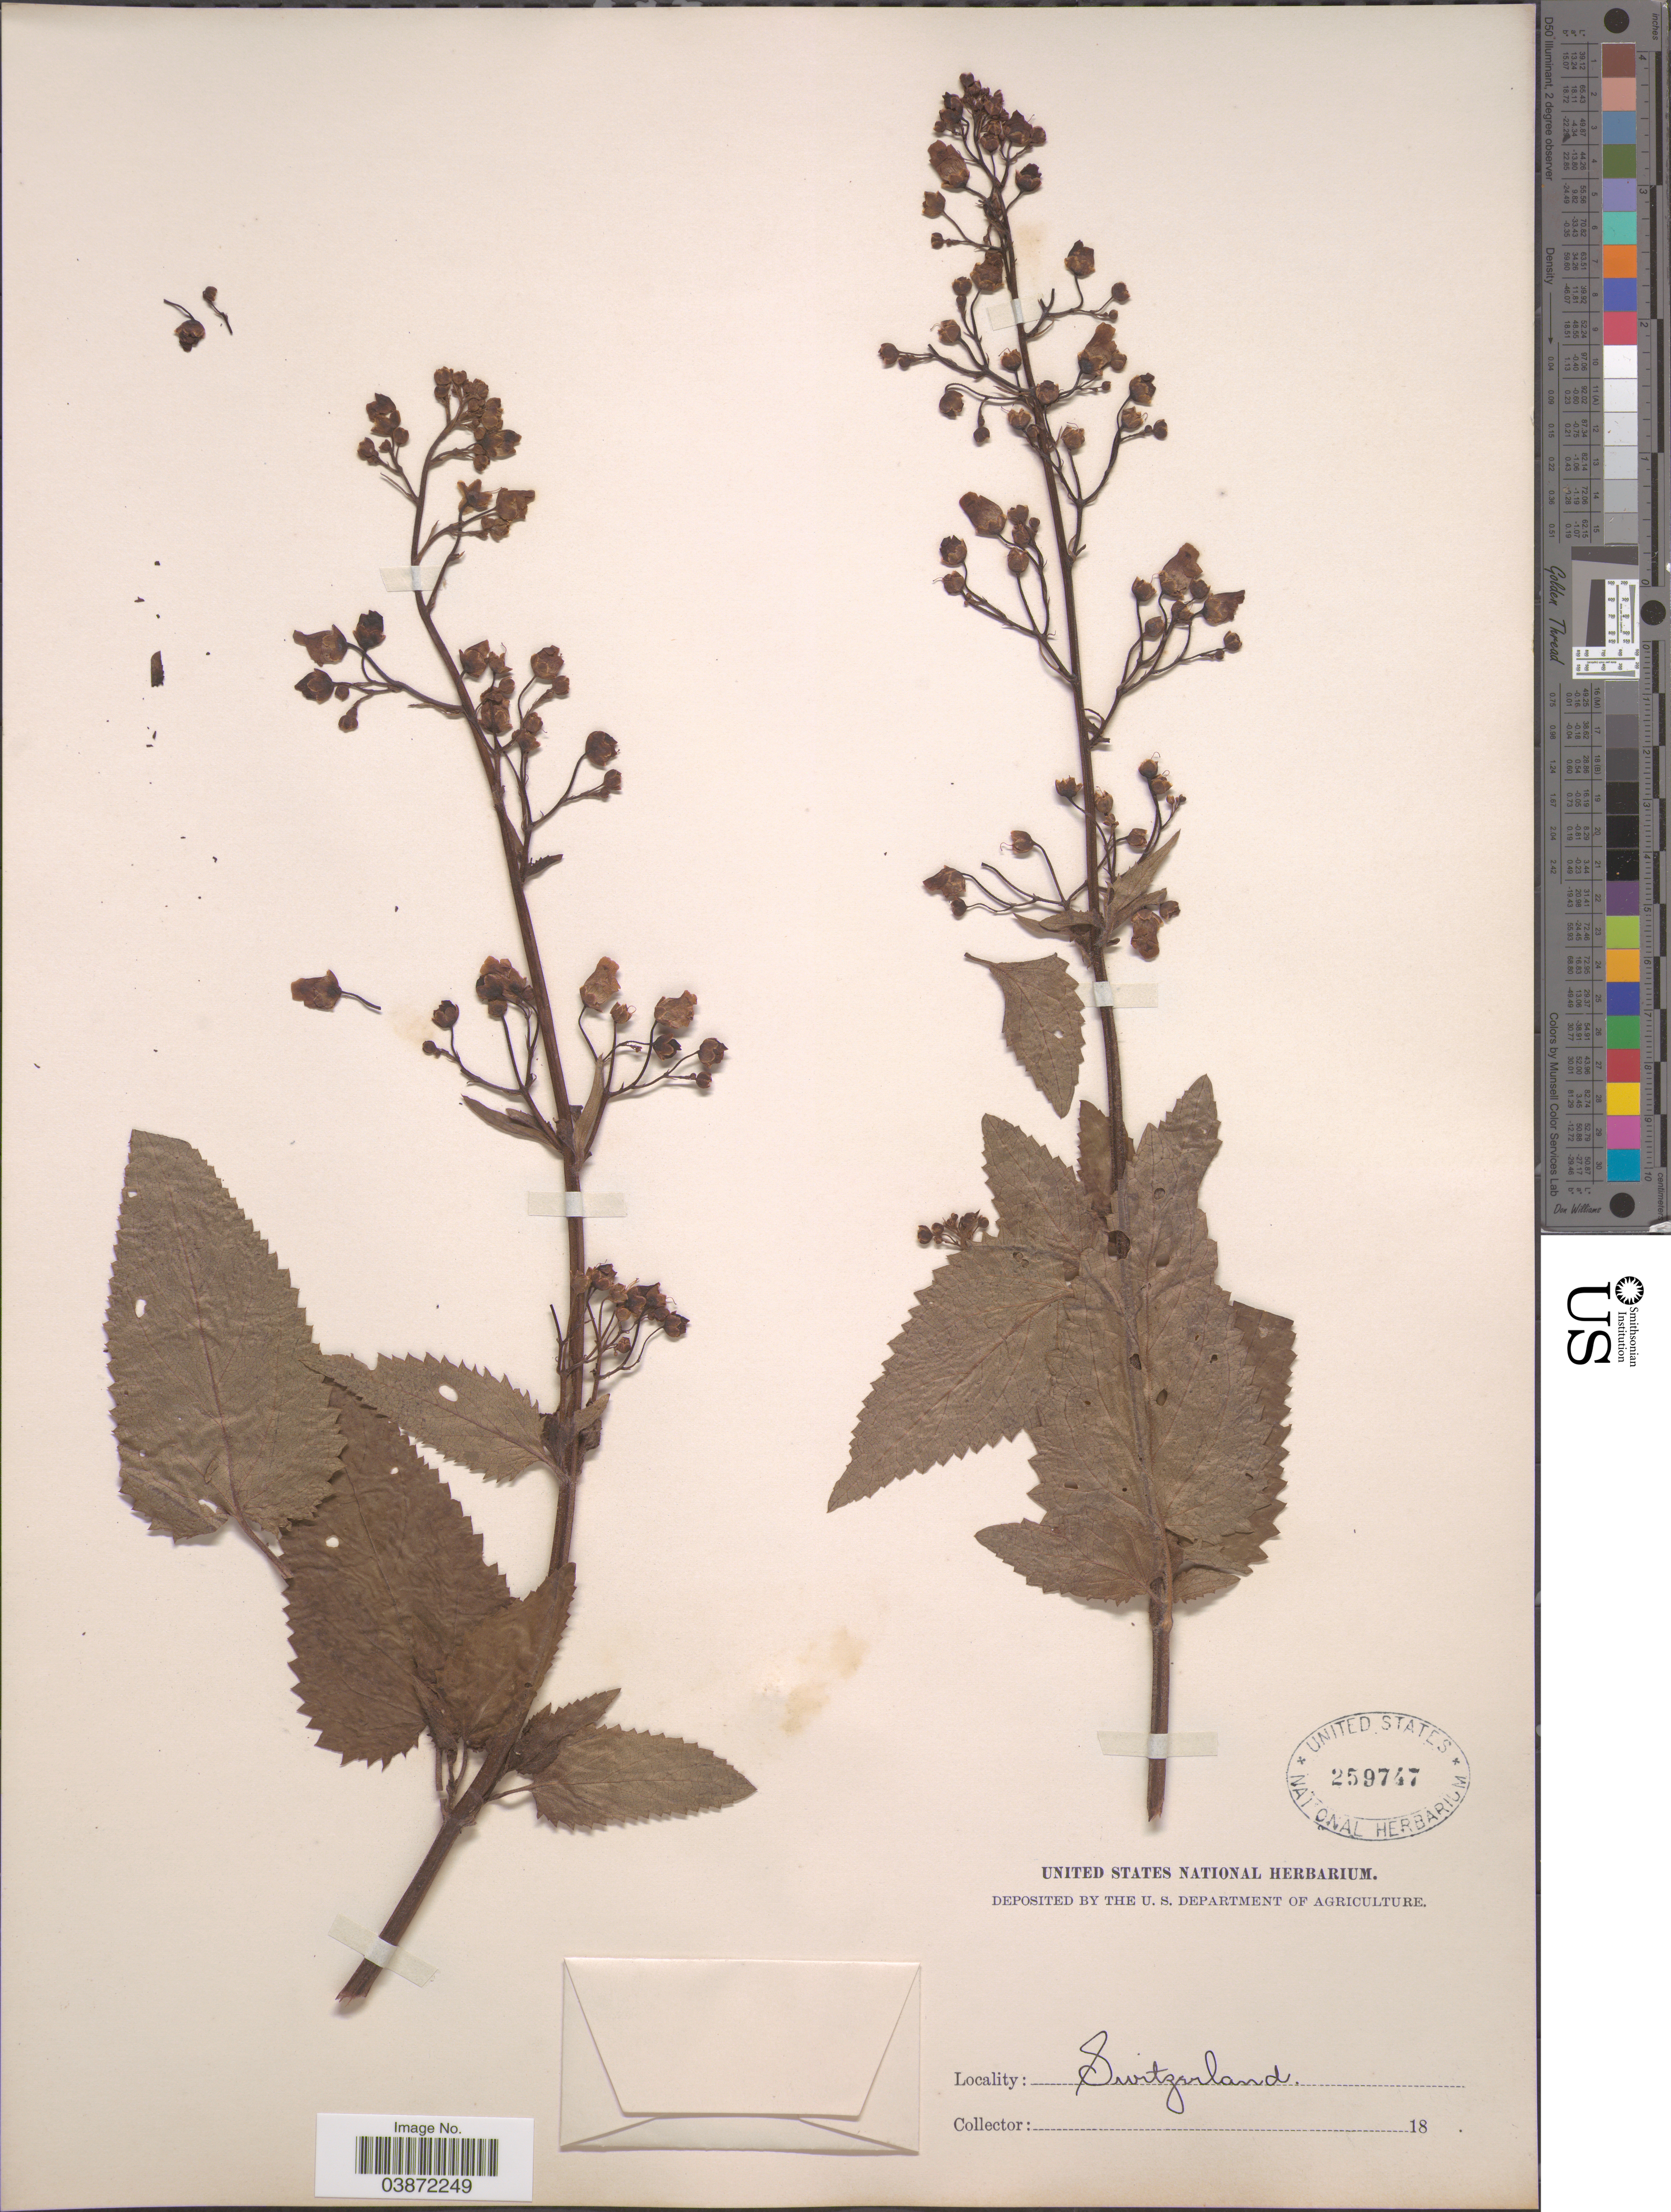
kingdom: Plantae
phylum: Tracheophyta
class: Magnoliopsida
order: Lamiales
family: Scrophulariaceae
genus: Scrophularia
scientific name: Scrophularia sp.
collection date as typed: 18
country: Switzerland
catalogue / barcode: US 259747